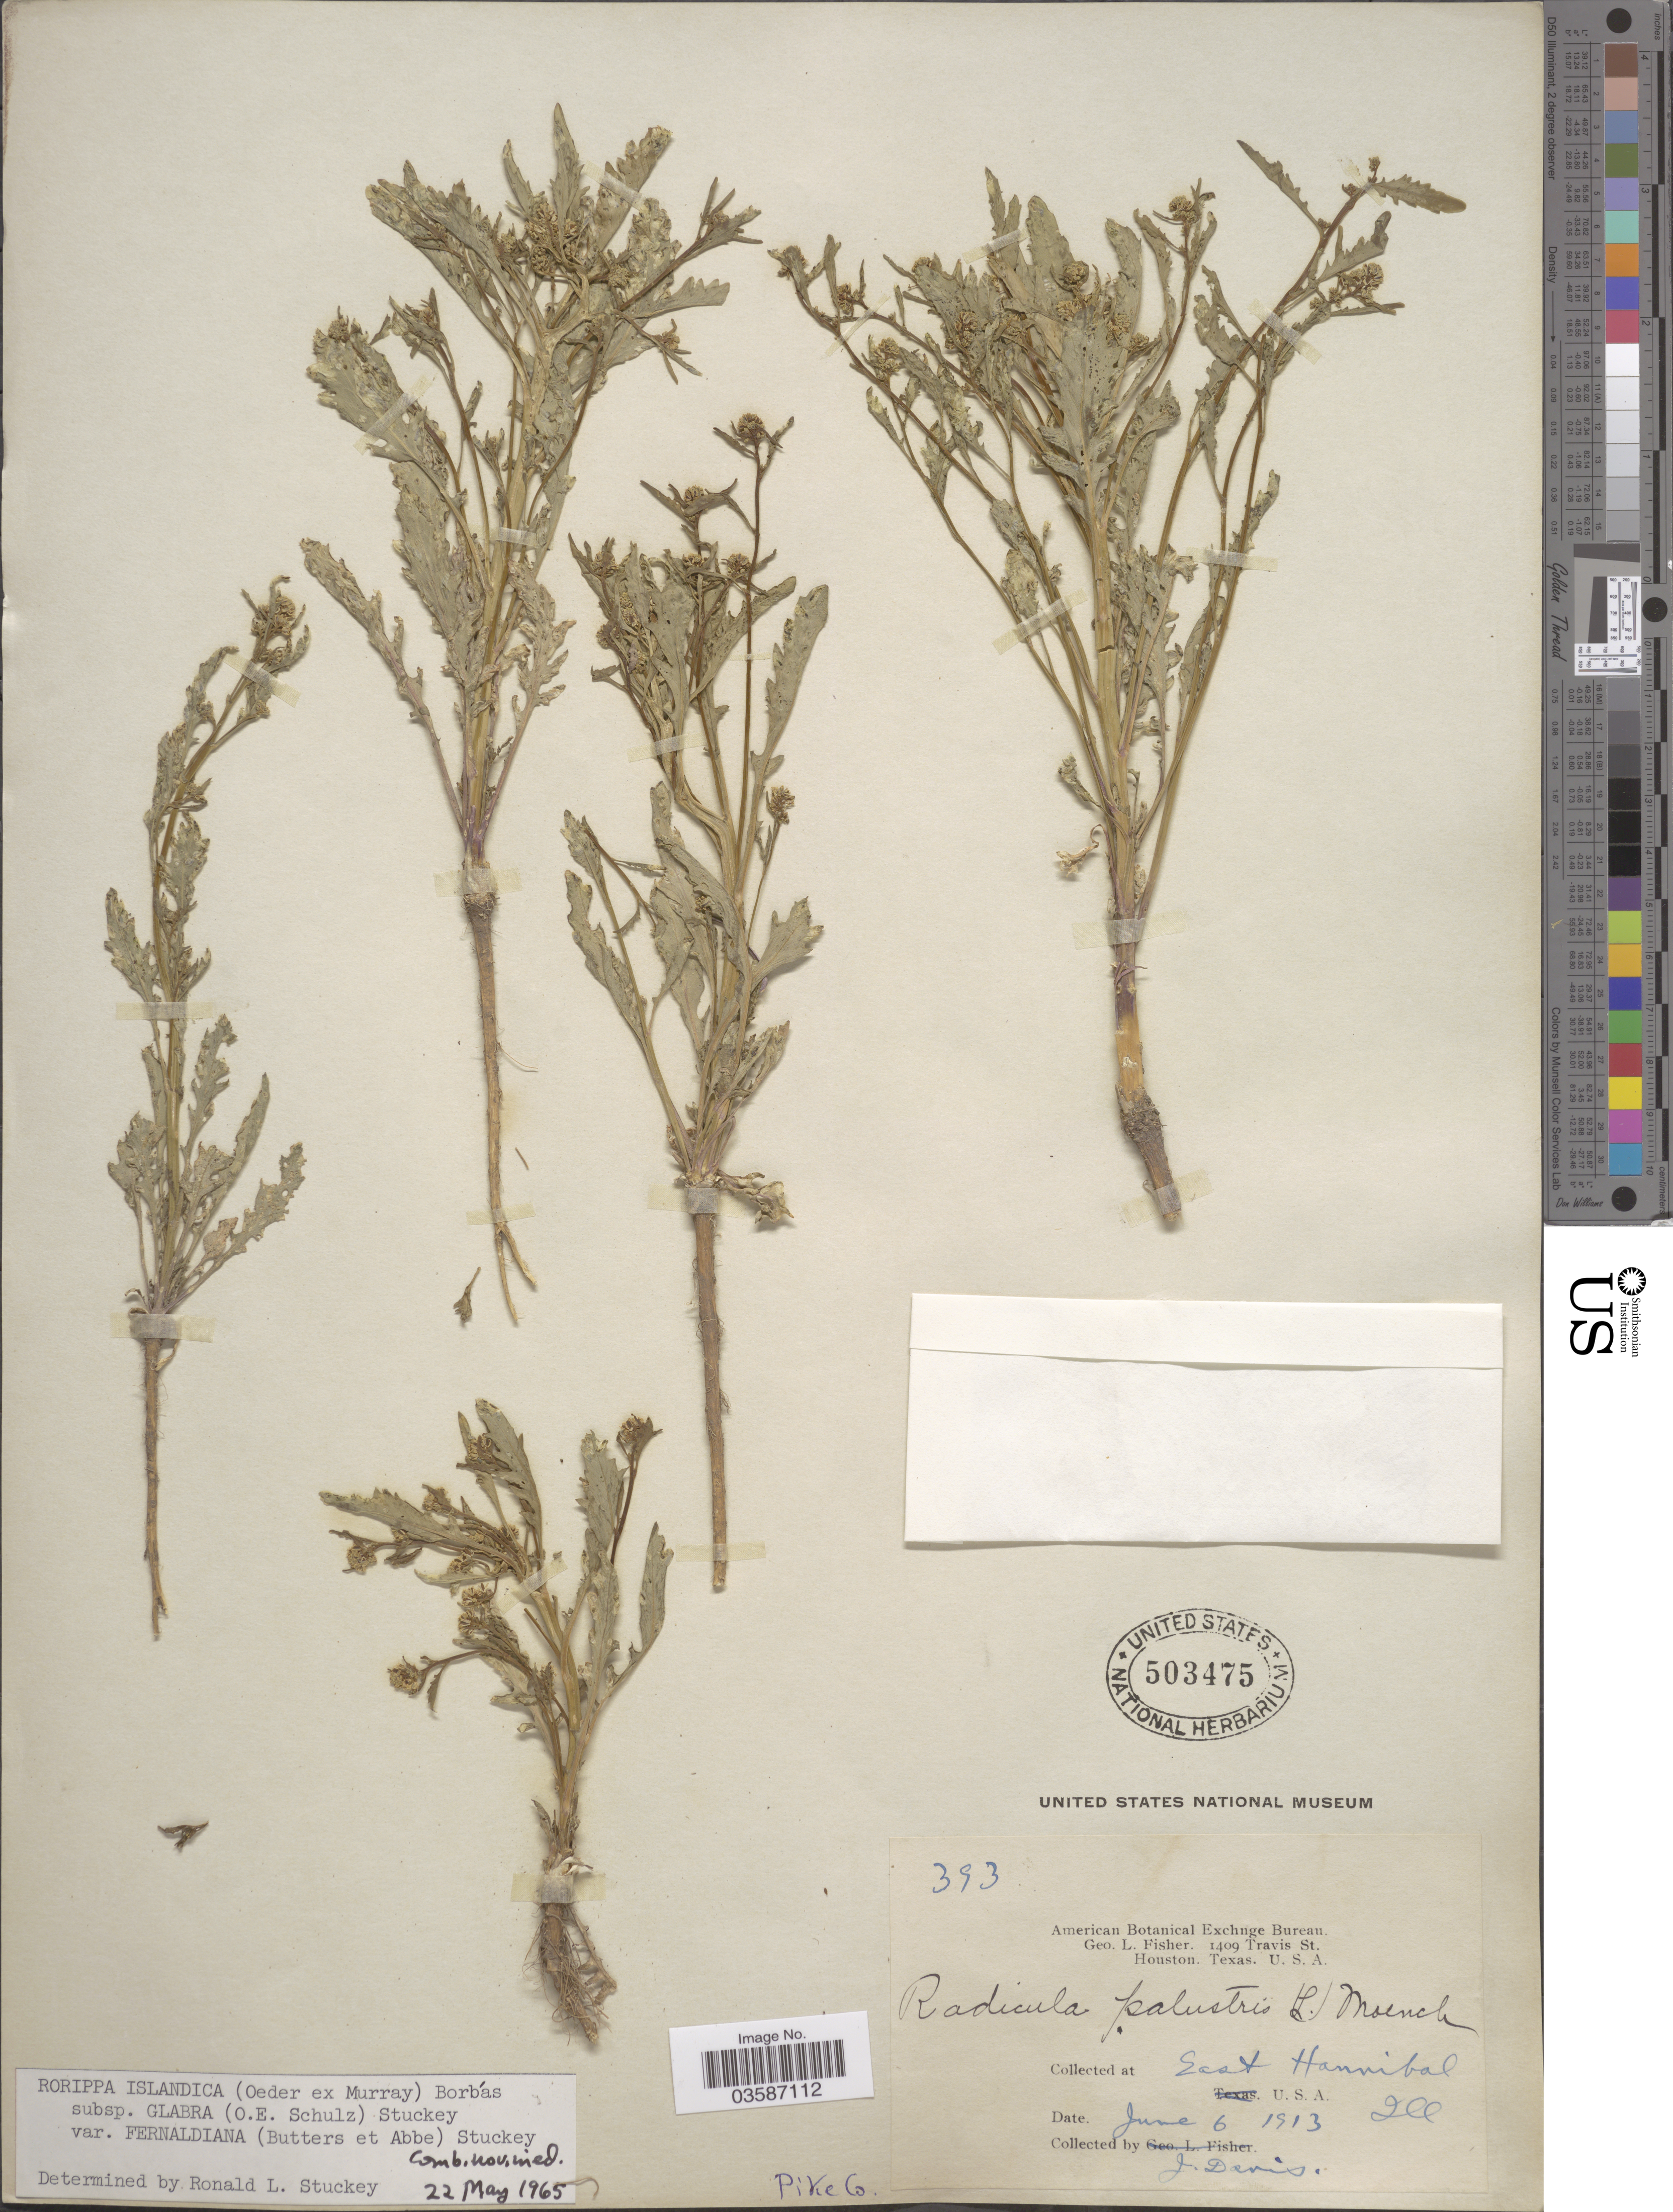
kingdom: Plantae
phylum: Tracheophyta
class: Magnoliopsida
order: Brassicales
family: Brassicaceae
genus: Rorippa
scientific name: Rorippa islandica var. fernaldiana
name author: Butters & Abbe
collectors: J. Davis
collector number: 393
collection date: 1913-06-06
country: United States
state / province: Illinois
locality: East Hannibal. Pike Co.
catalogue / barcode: US 503475